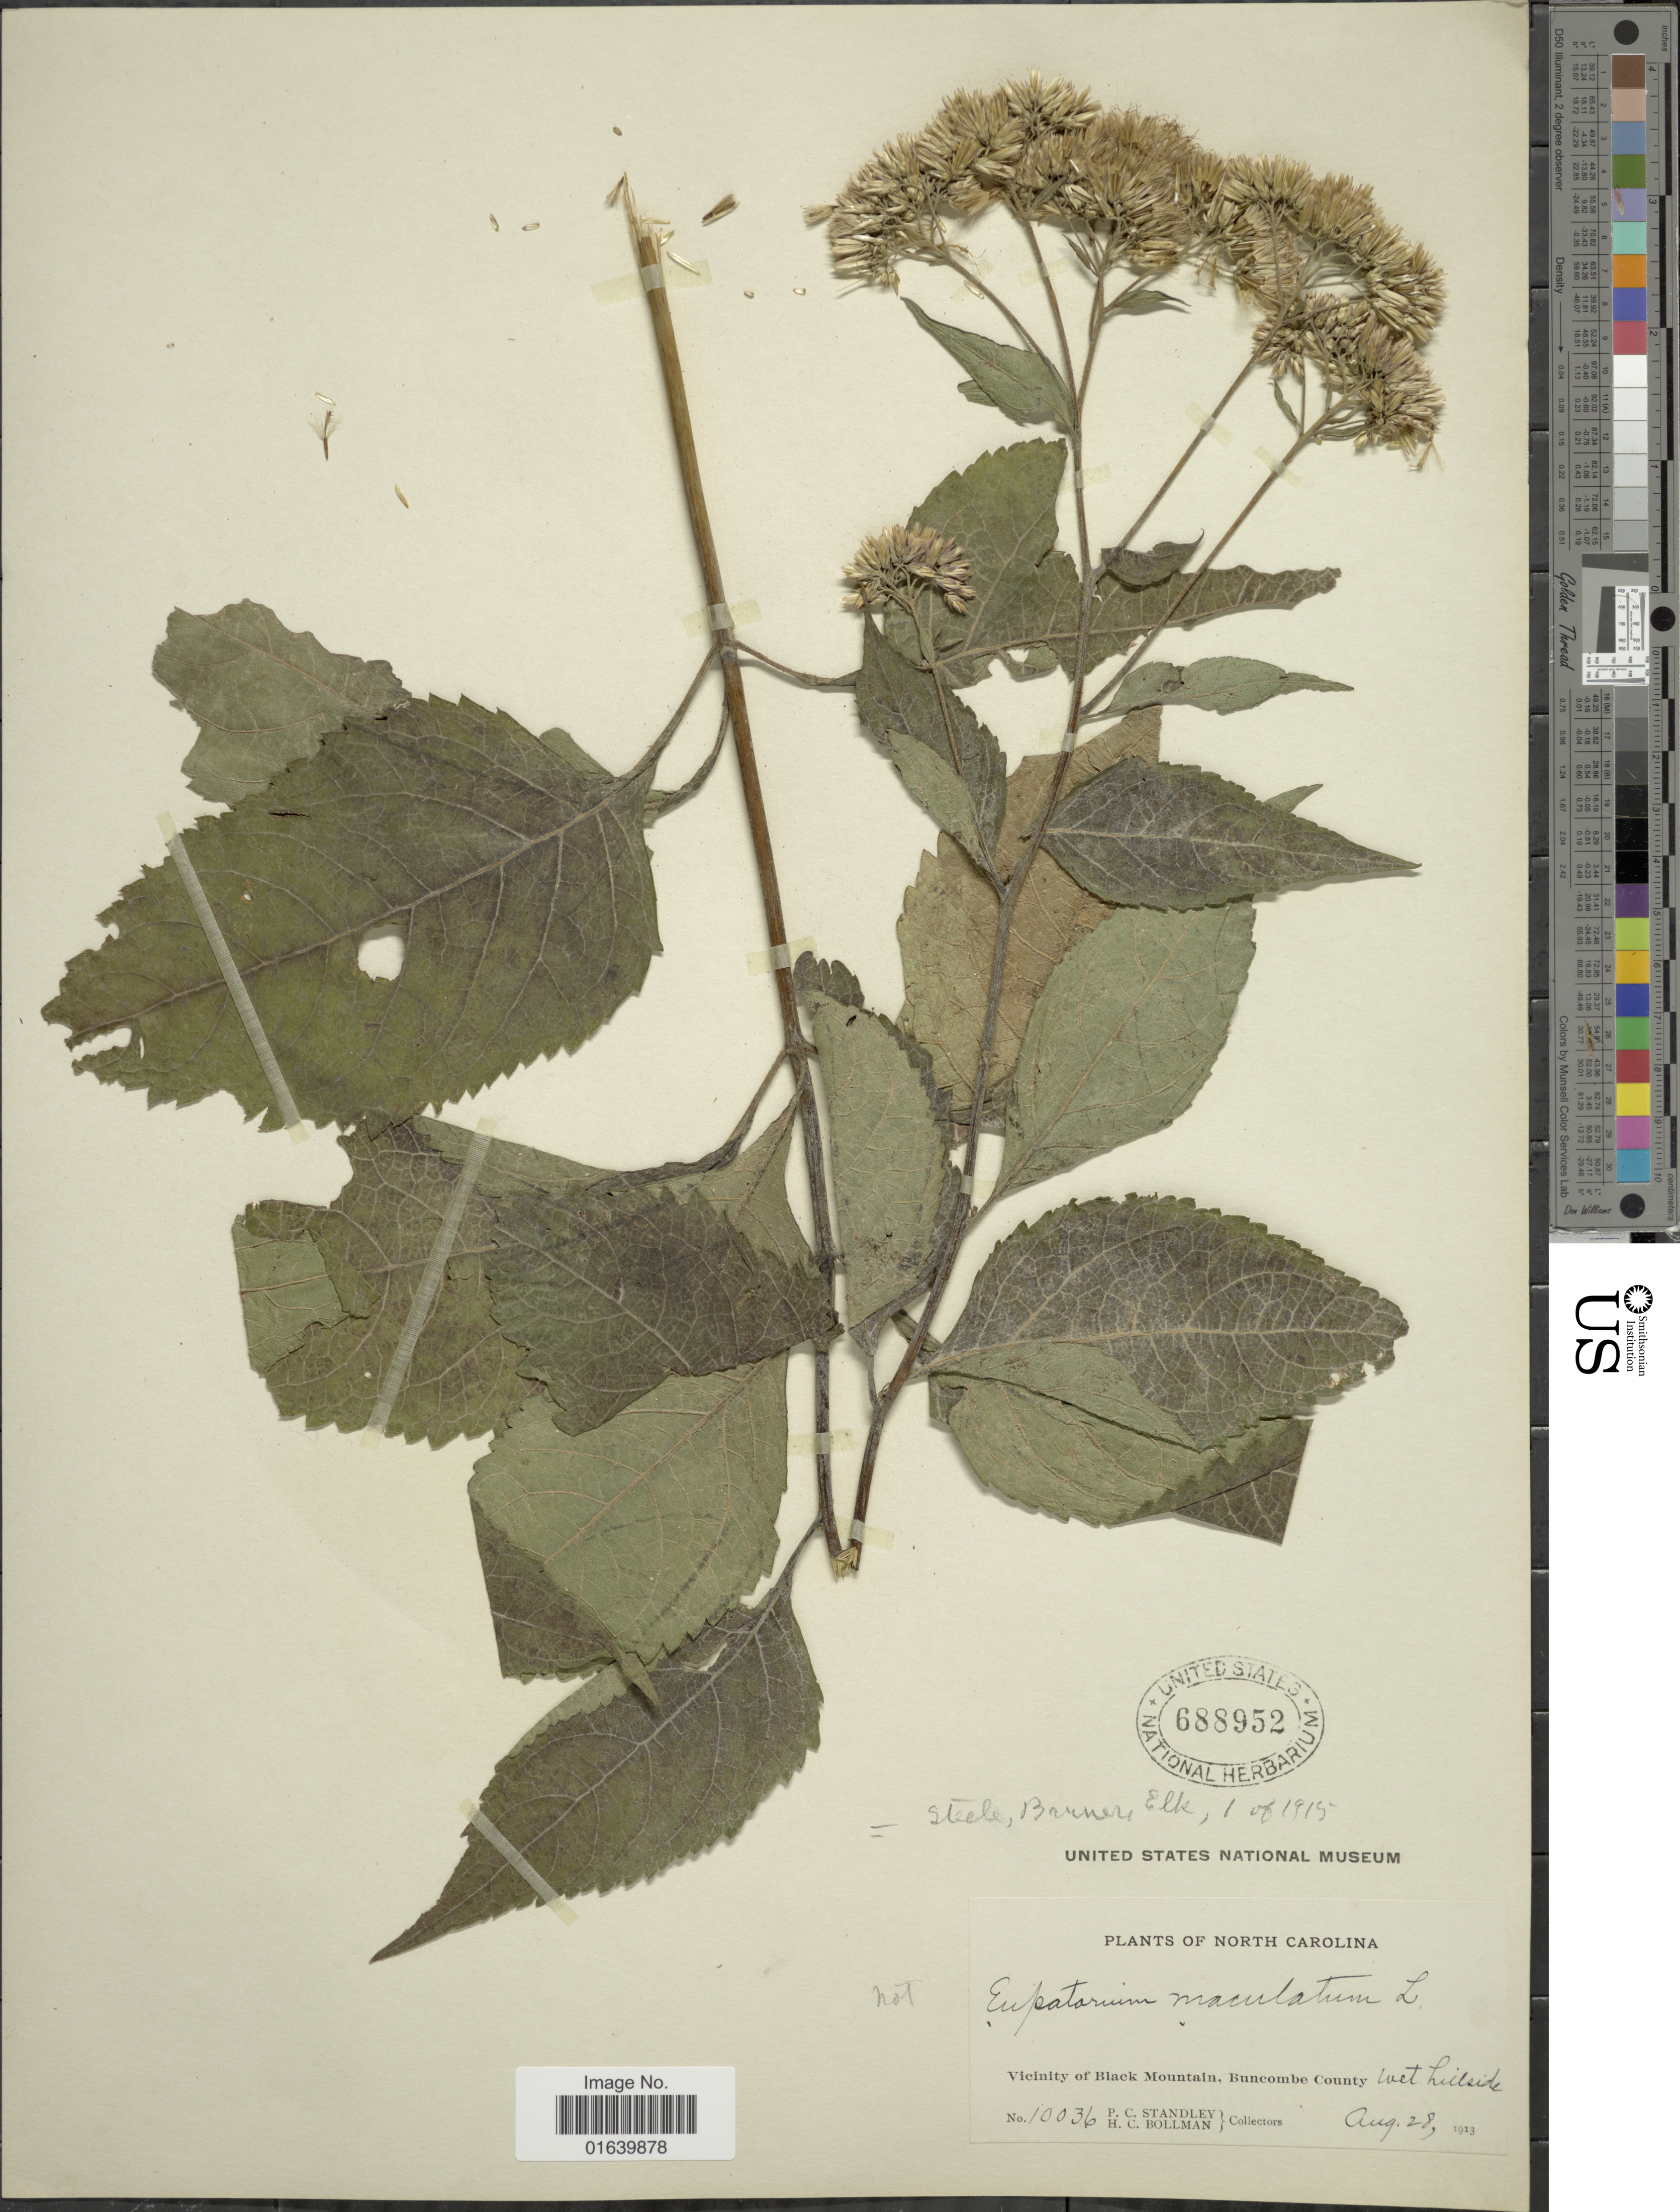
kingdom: Plantae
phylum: Tracheophyta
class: Magnoliopsida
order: Asterales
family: Asteraceae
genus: Eupatorium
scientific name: Eupatorium purpureum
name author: (L.) E.E. Lamont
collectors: P. C. Standley & H. C. Bollman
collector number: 10036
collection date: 1913-08-28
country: United States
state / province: North Carolina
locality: North Carolina, Vicinity of Black Mountain, Buncombe County.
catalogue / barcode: US 688952